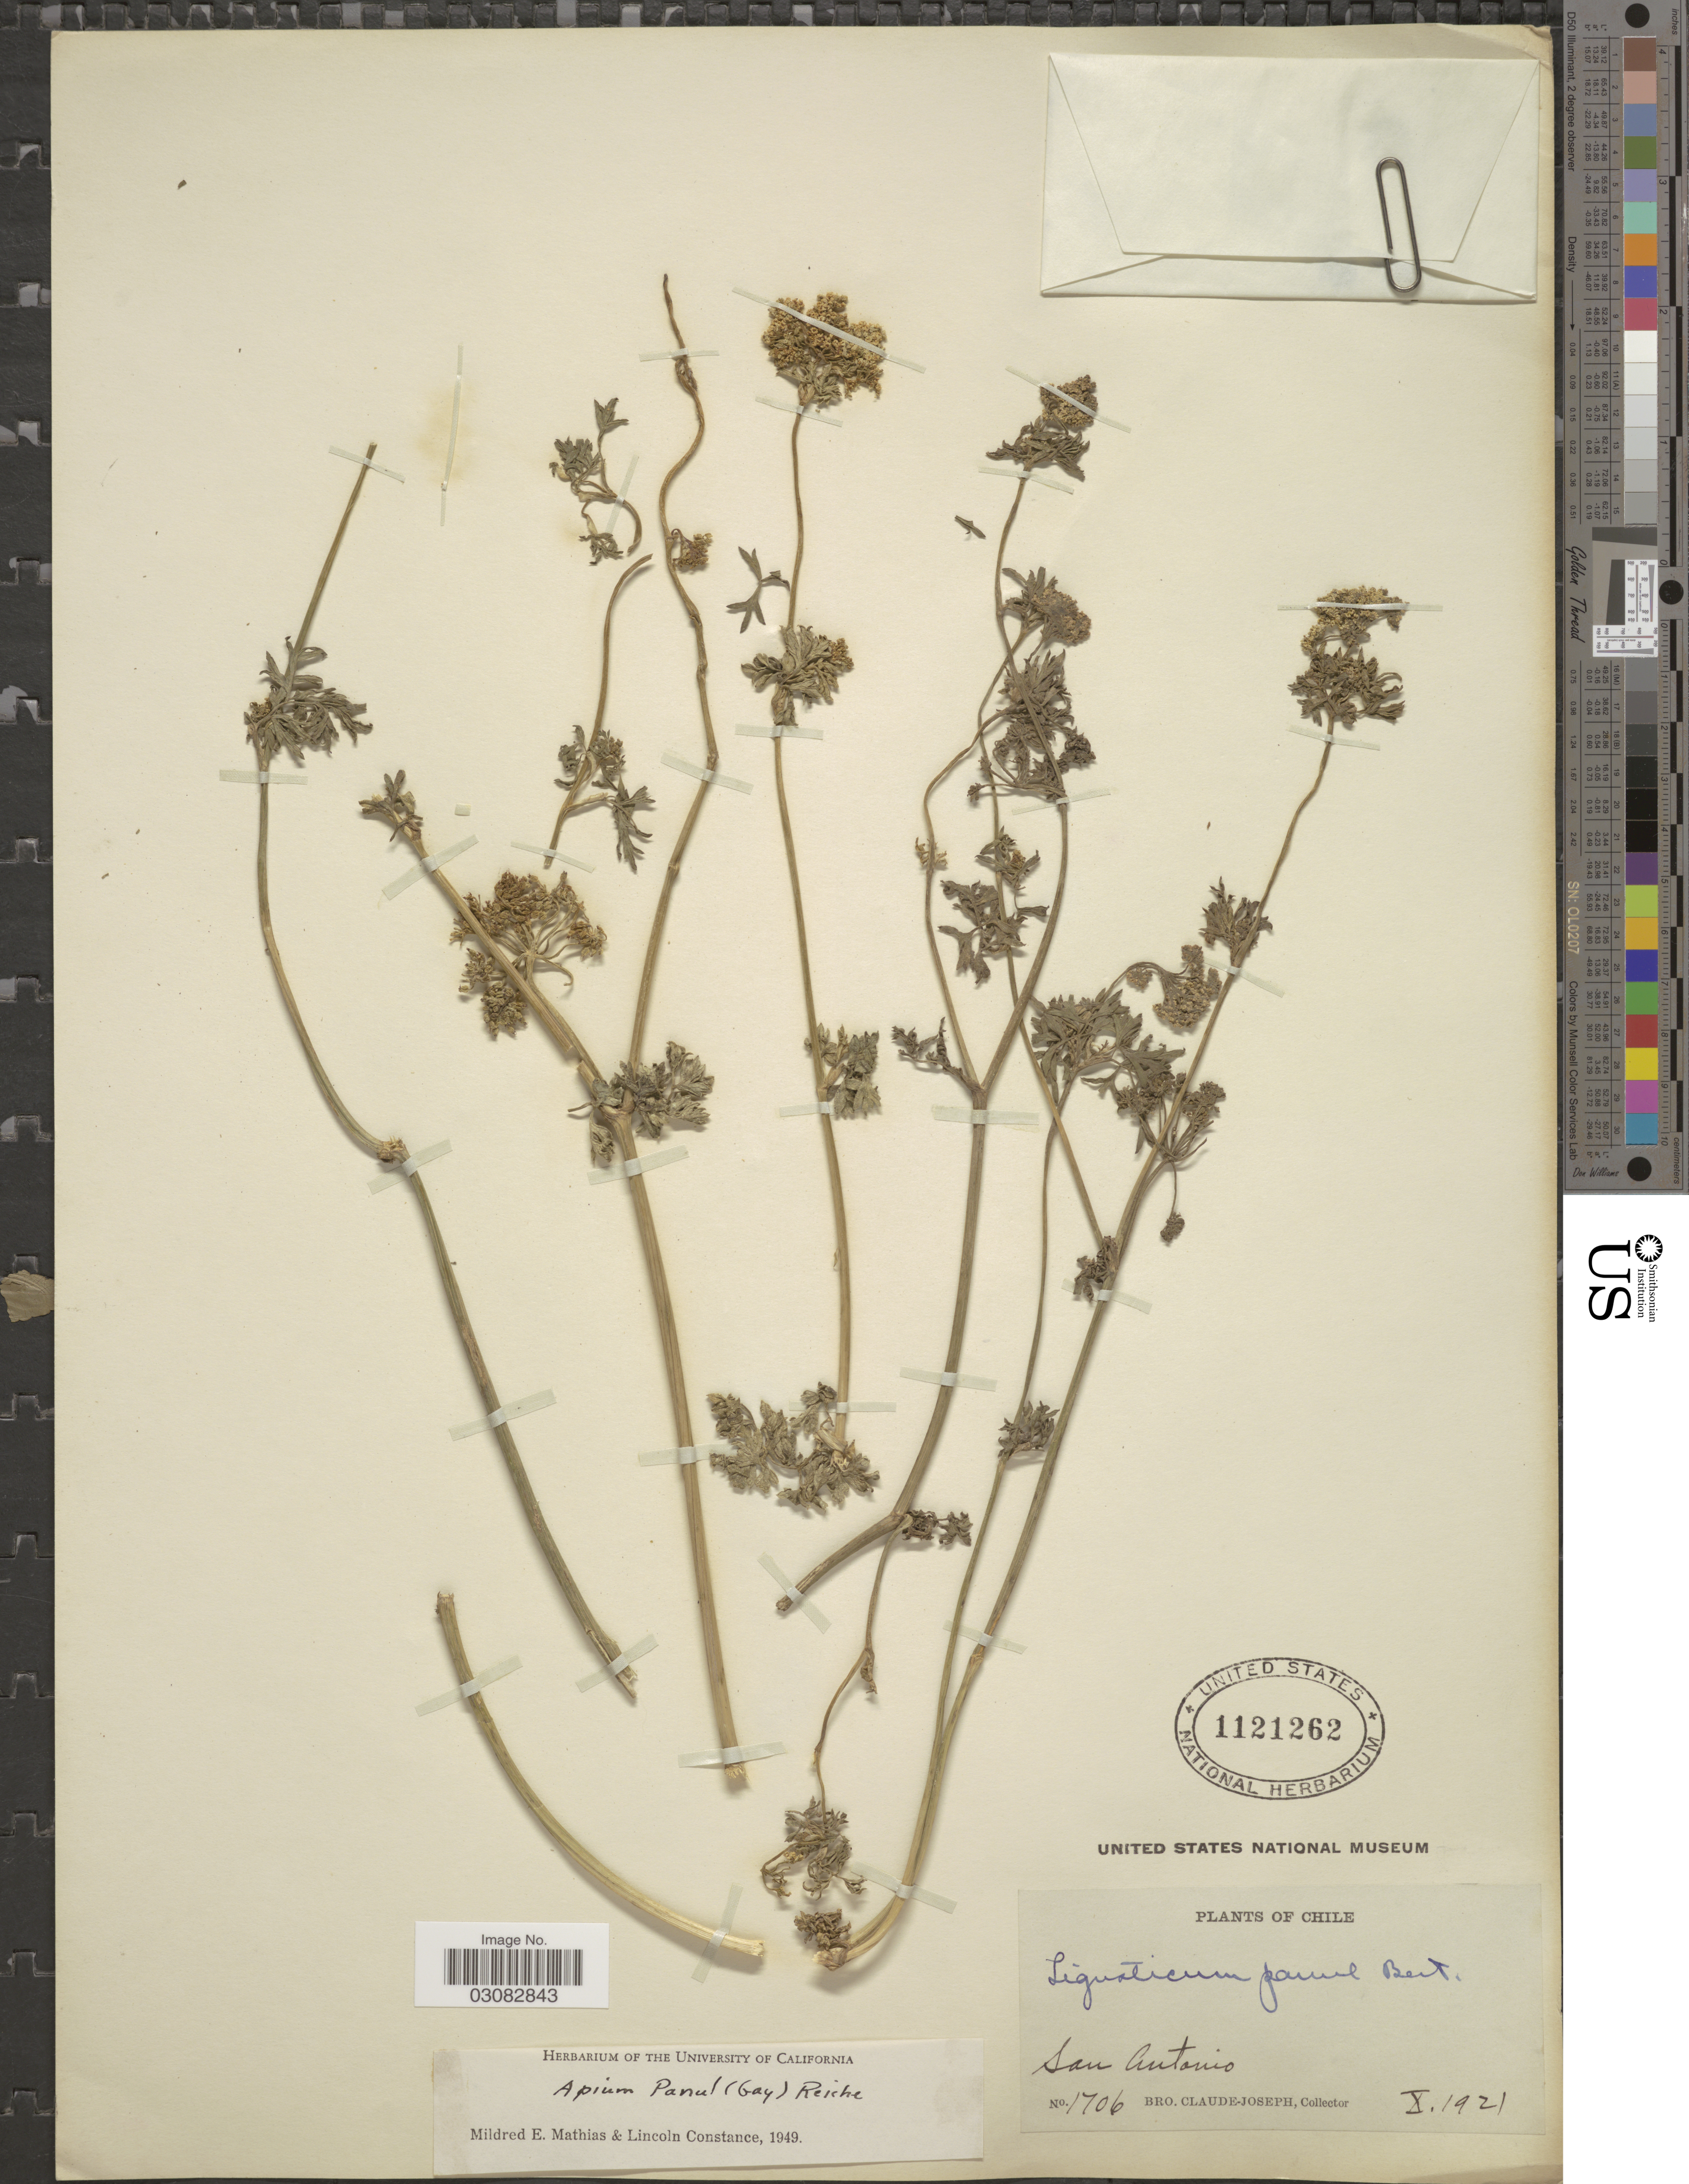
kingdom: Plantae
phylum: Tracheophyta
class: Magnoliopsida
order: Apiales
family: Apiaceae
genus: Apium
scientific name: Apium panul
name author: Reiche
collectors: Bro. Claude-Joseph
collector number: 1706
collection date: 1921-10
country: Chile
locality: San Antonio.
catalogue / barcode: US 1121262